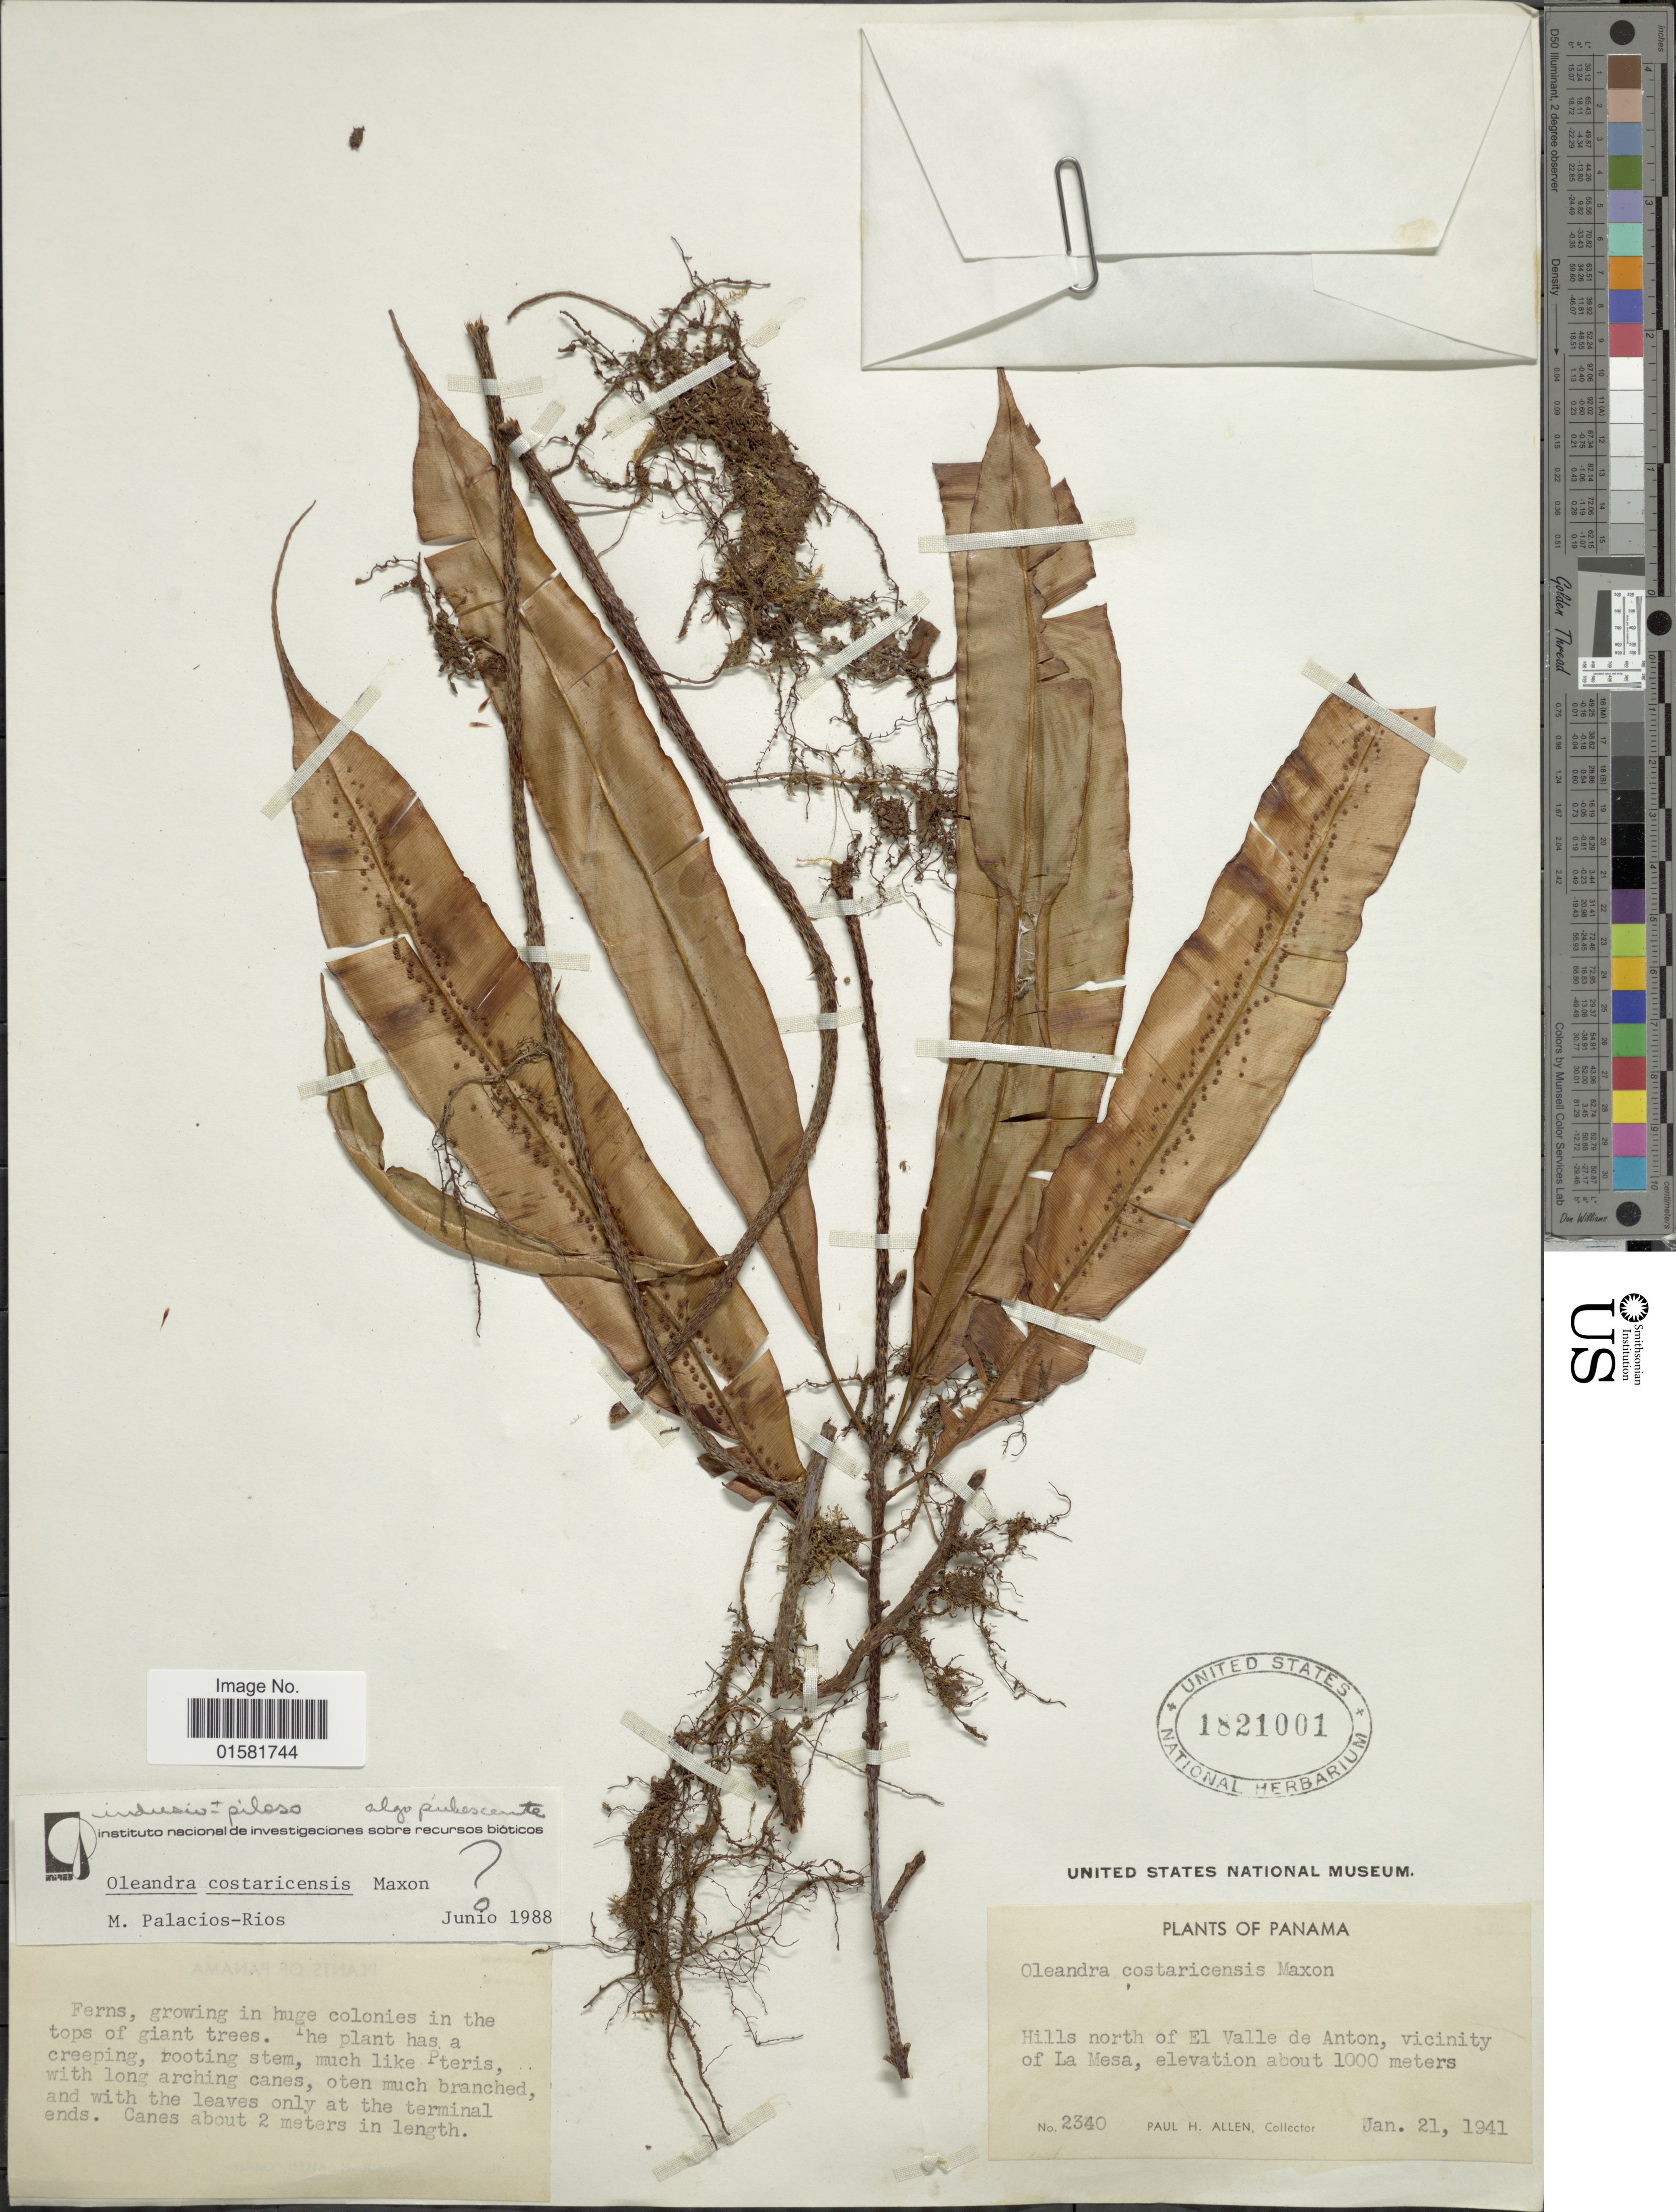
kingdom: Plantae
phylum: Tracheophyta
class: Polypodiopsida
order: Polypodiales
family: Oleandraceae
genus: Oleandra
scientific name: Oleandra pilosa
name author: Hook.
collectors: P. H. Allen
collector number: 2340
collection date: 1941-01-21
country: Panama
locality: Panama, Hills north of El Valle de Anton, vicinity of La Mesa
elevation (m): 1000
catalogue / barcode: US 1821001